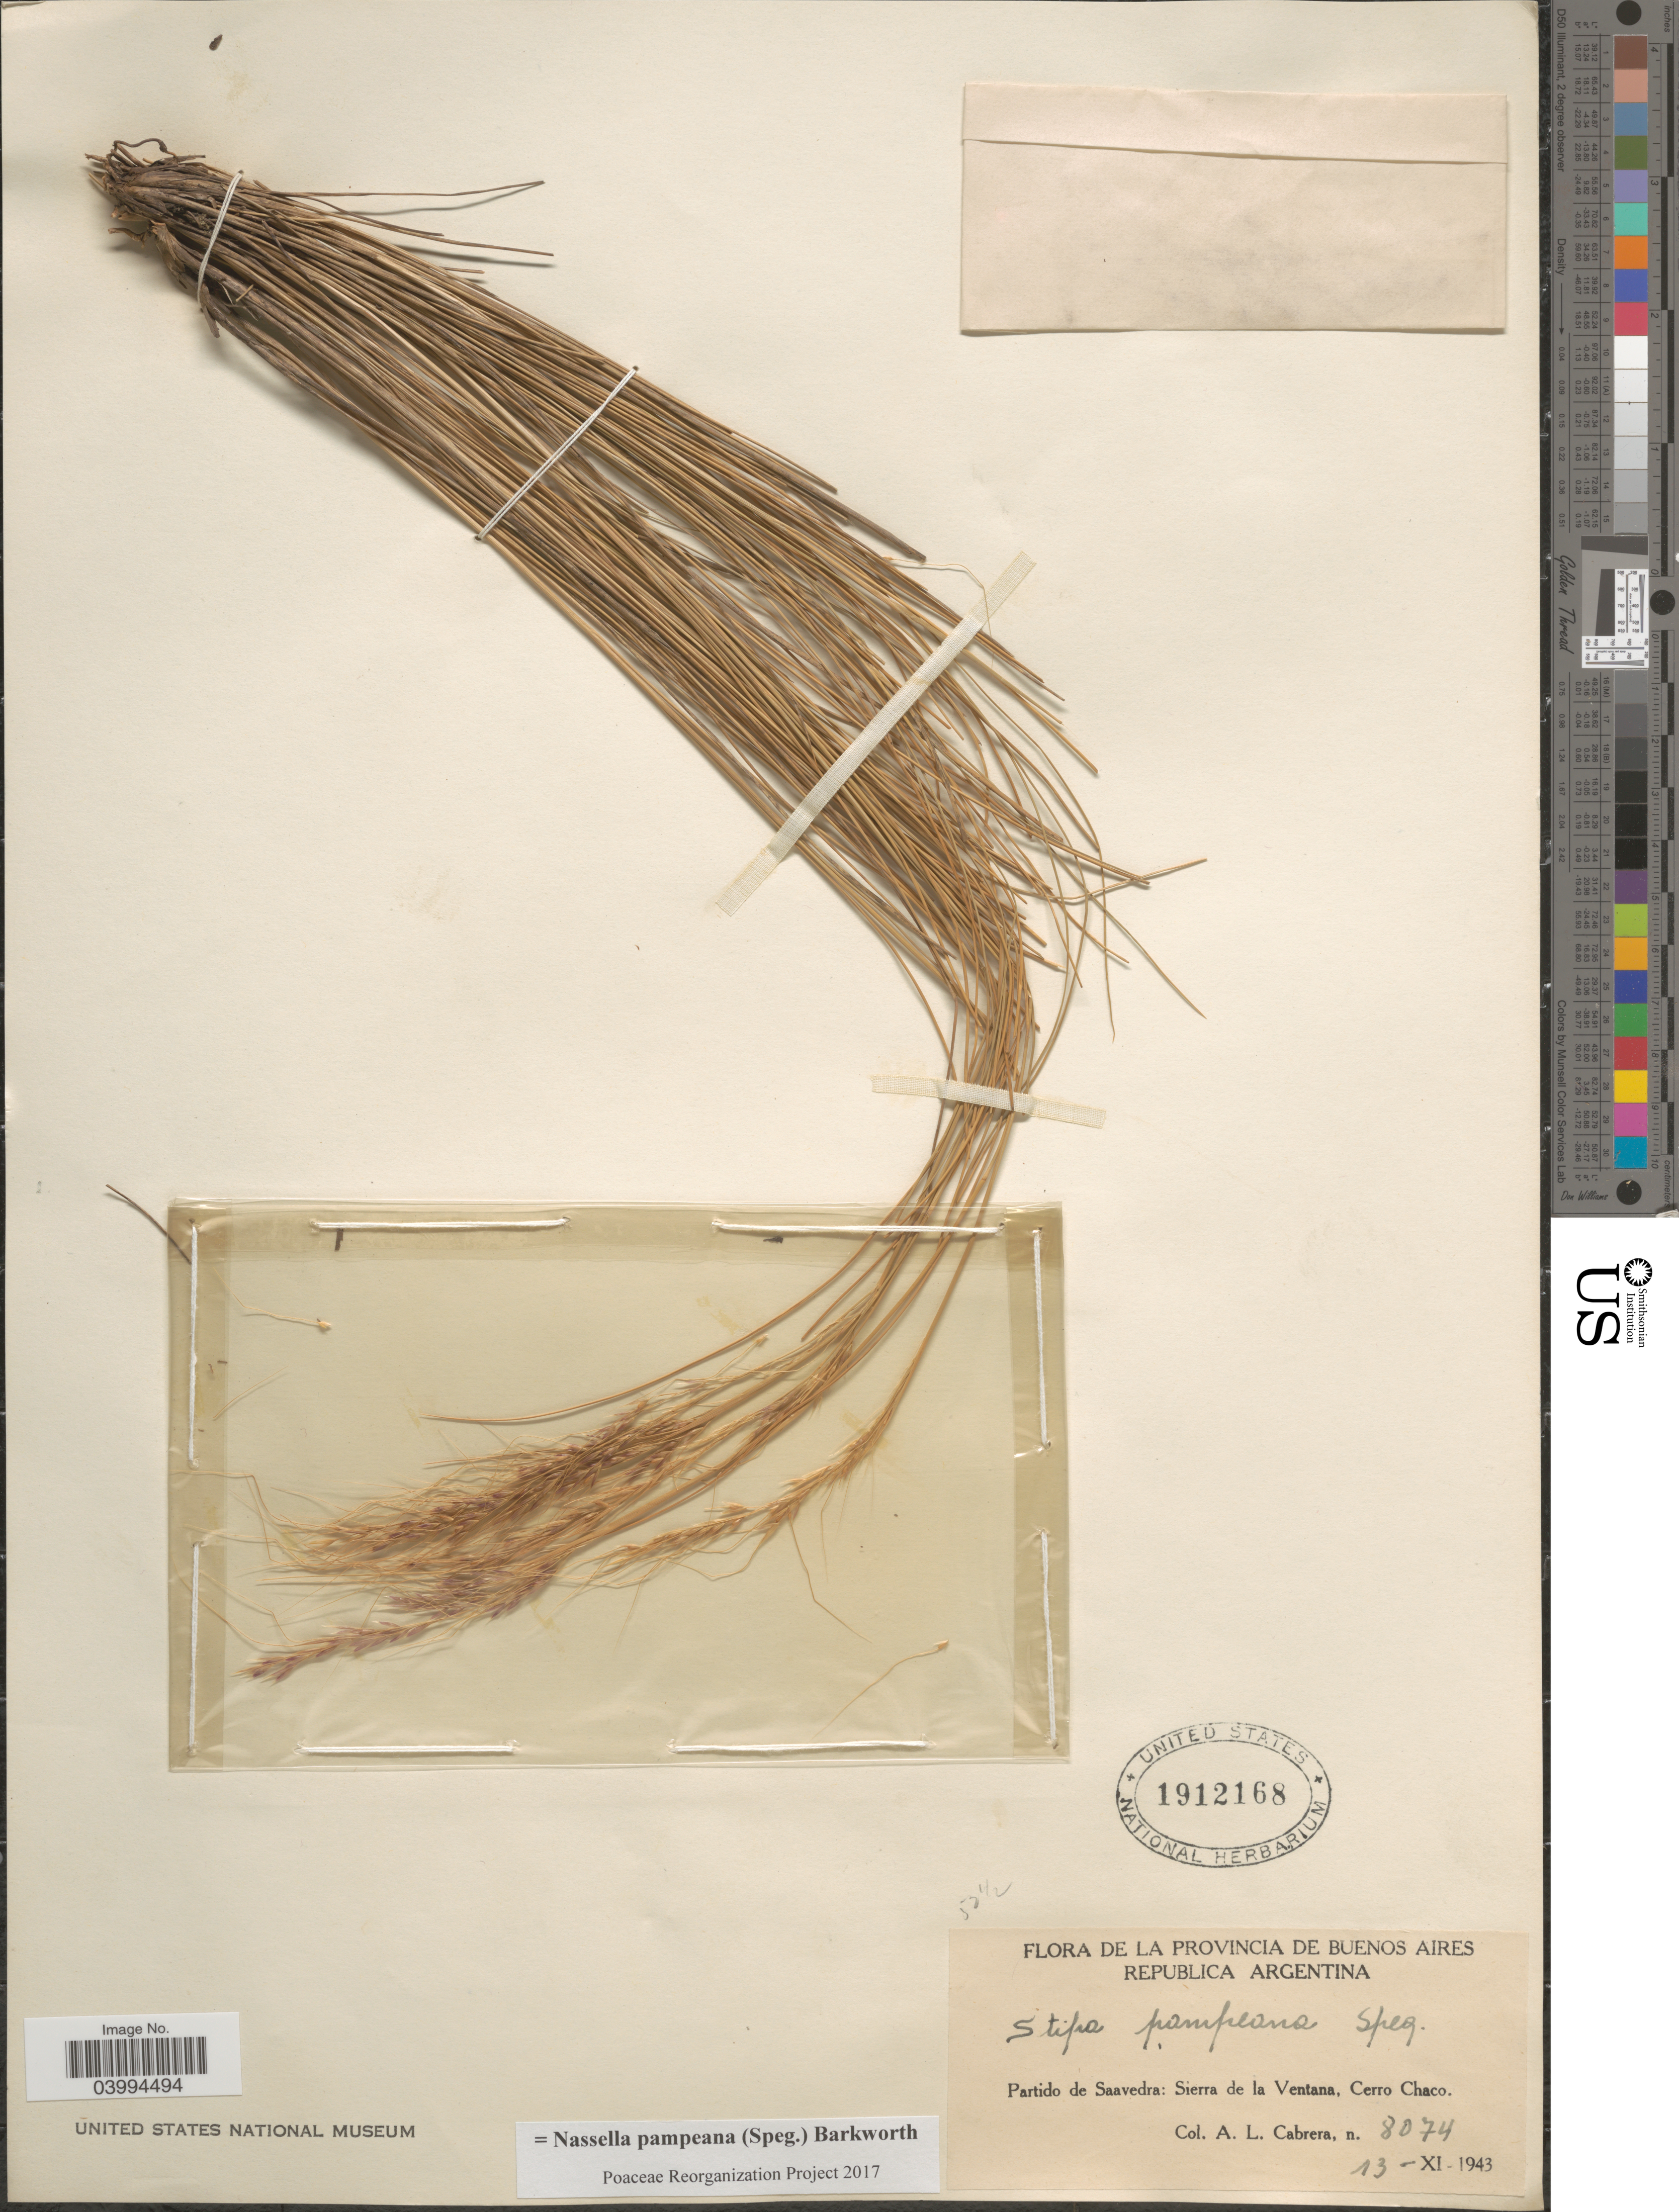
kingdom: Plantae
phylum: Tracheophyta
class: Liliopsida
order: Poales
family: Poaceae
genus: Nassella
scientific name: Nassella pampeana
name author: (Speg.) Barkworth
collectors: A. L. Cabrera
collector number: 8074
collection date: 1943-11-13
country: Argentina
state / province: Buenos Aires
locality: Partido de Saavedra: Sierra de la Ventana, Cerro Chaco.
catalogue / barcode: US 1912168